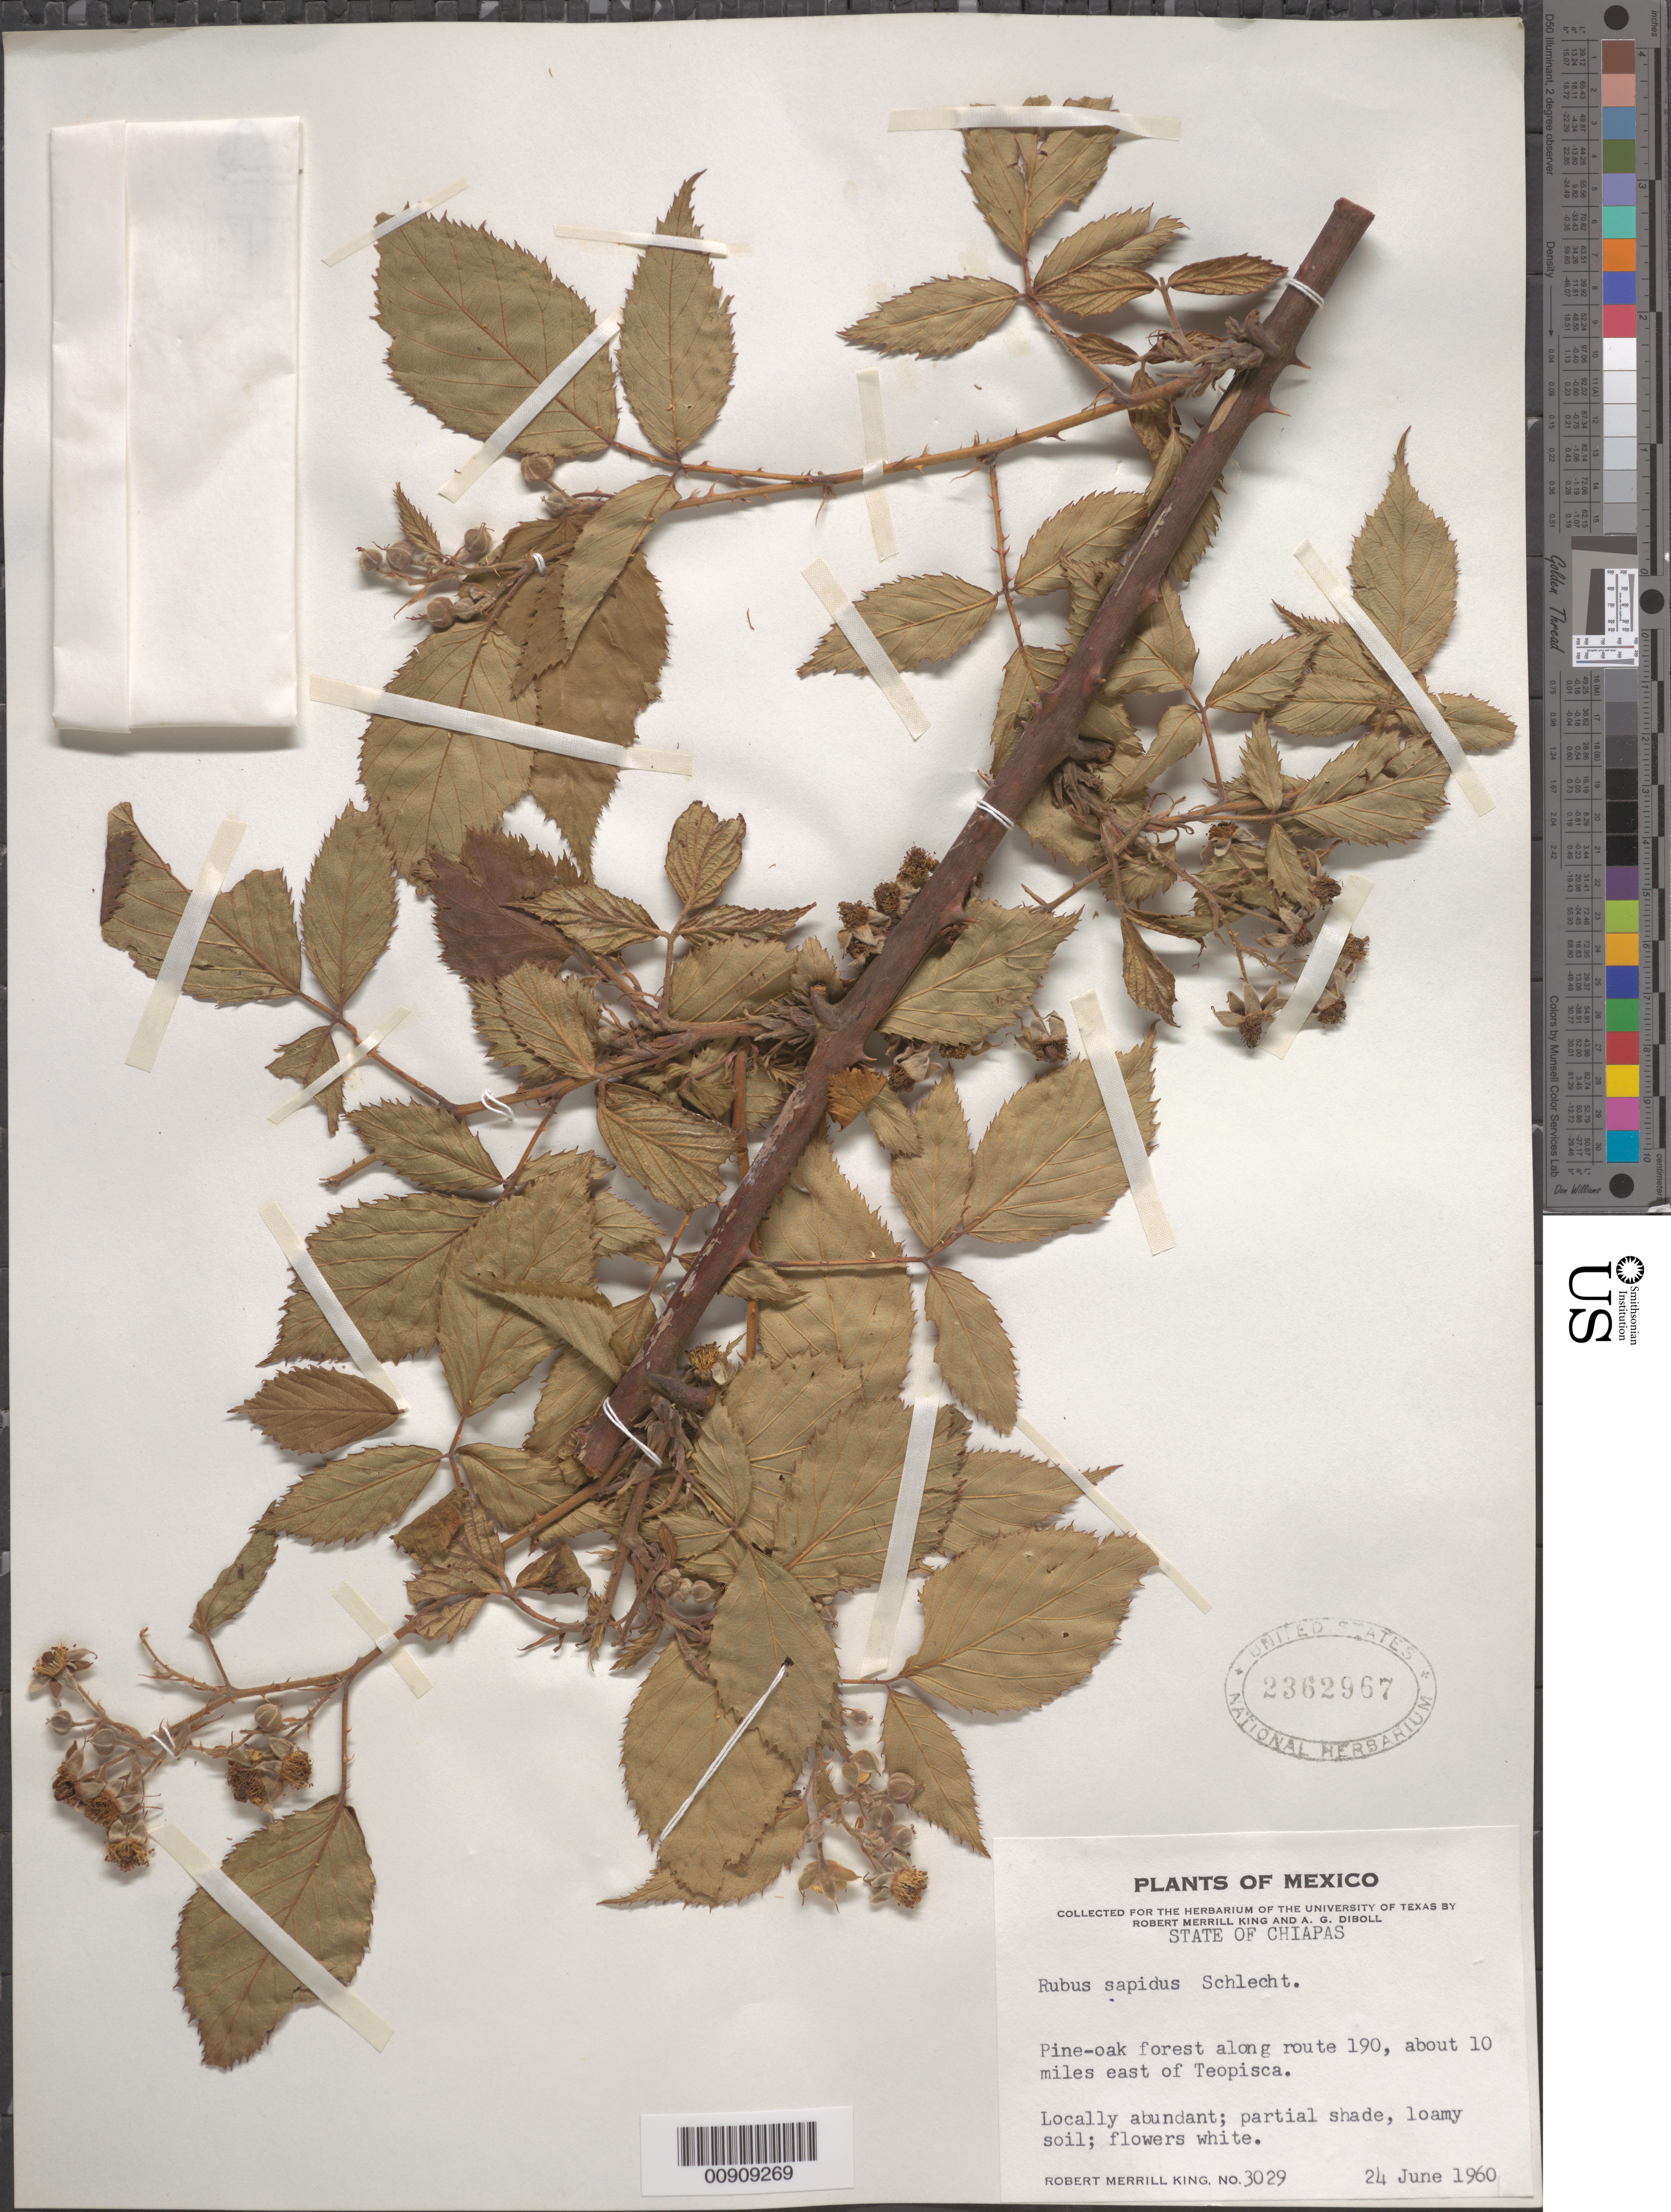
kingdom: Plantae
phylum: Tracheophyta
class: Magnoliopsida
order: Rosales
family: Rosaceae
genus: Rubus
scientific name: Rubus sapidus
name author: Schltdl.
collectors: R. M. King & A. Diboll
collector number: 3029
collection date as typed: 24 Jun 1960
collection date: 1960-06-24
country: Mexico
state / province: Chiapas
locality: Along rooute 190, about 10 miles east of Teopisca, Chiapas.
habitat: Partial shade, loamy soil. Pine-oak forest.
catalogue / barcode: US 2362967